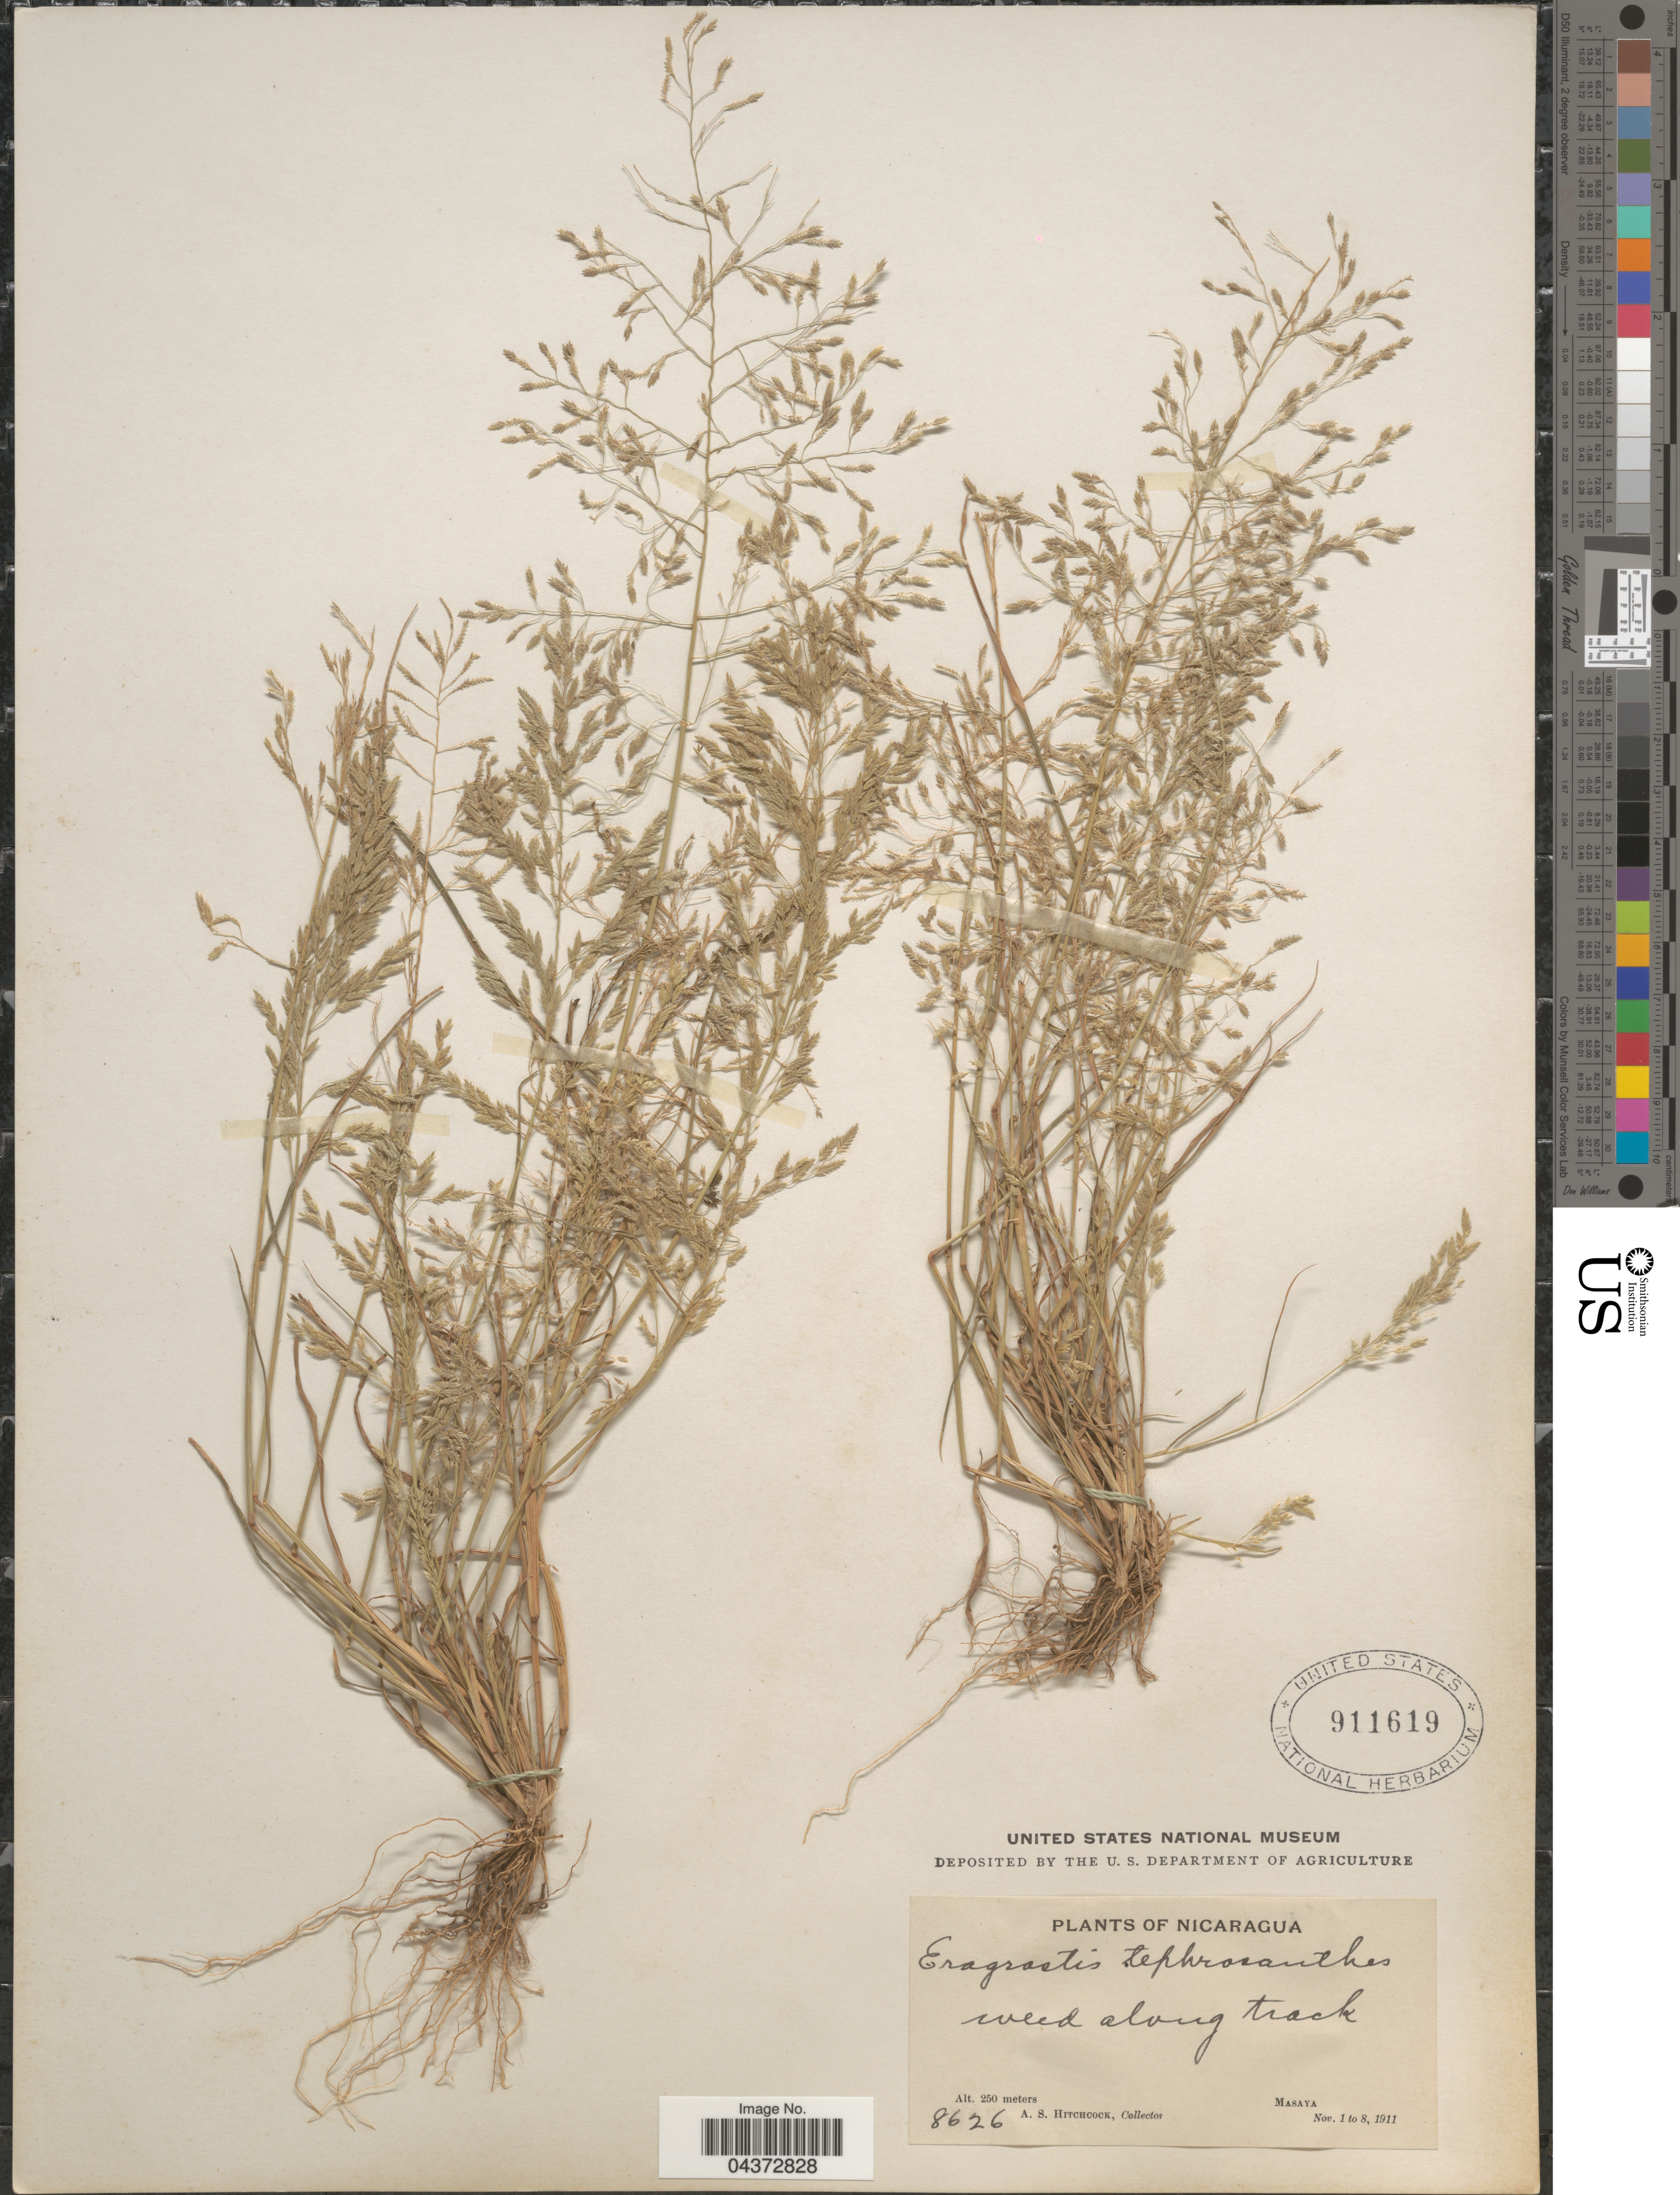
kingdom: Plantae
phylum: Tracheophyta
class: Liliopsida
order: Poales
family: Poaceae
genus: Eragrostis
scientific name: Eragrostis pectinacea var. miserrima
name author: (E. Fourn.) Reeder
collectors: A. S. Hitchcock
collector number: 8626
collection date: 1911-11-01/1911-11-08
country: Nicaragua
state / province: Masaya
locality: Weed along track.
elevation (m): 250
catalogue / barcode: US 911619